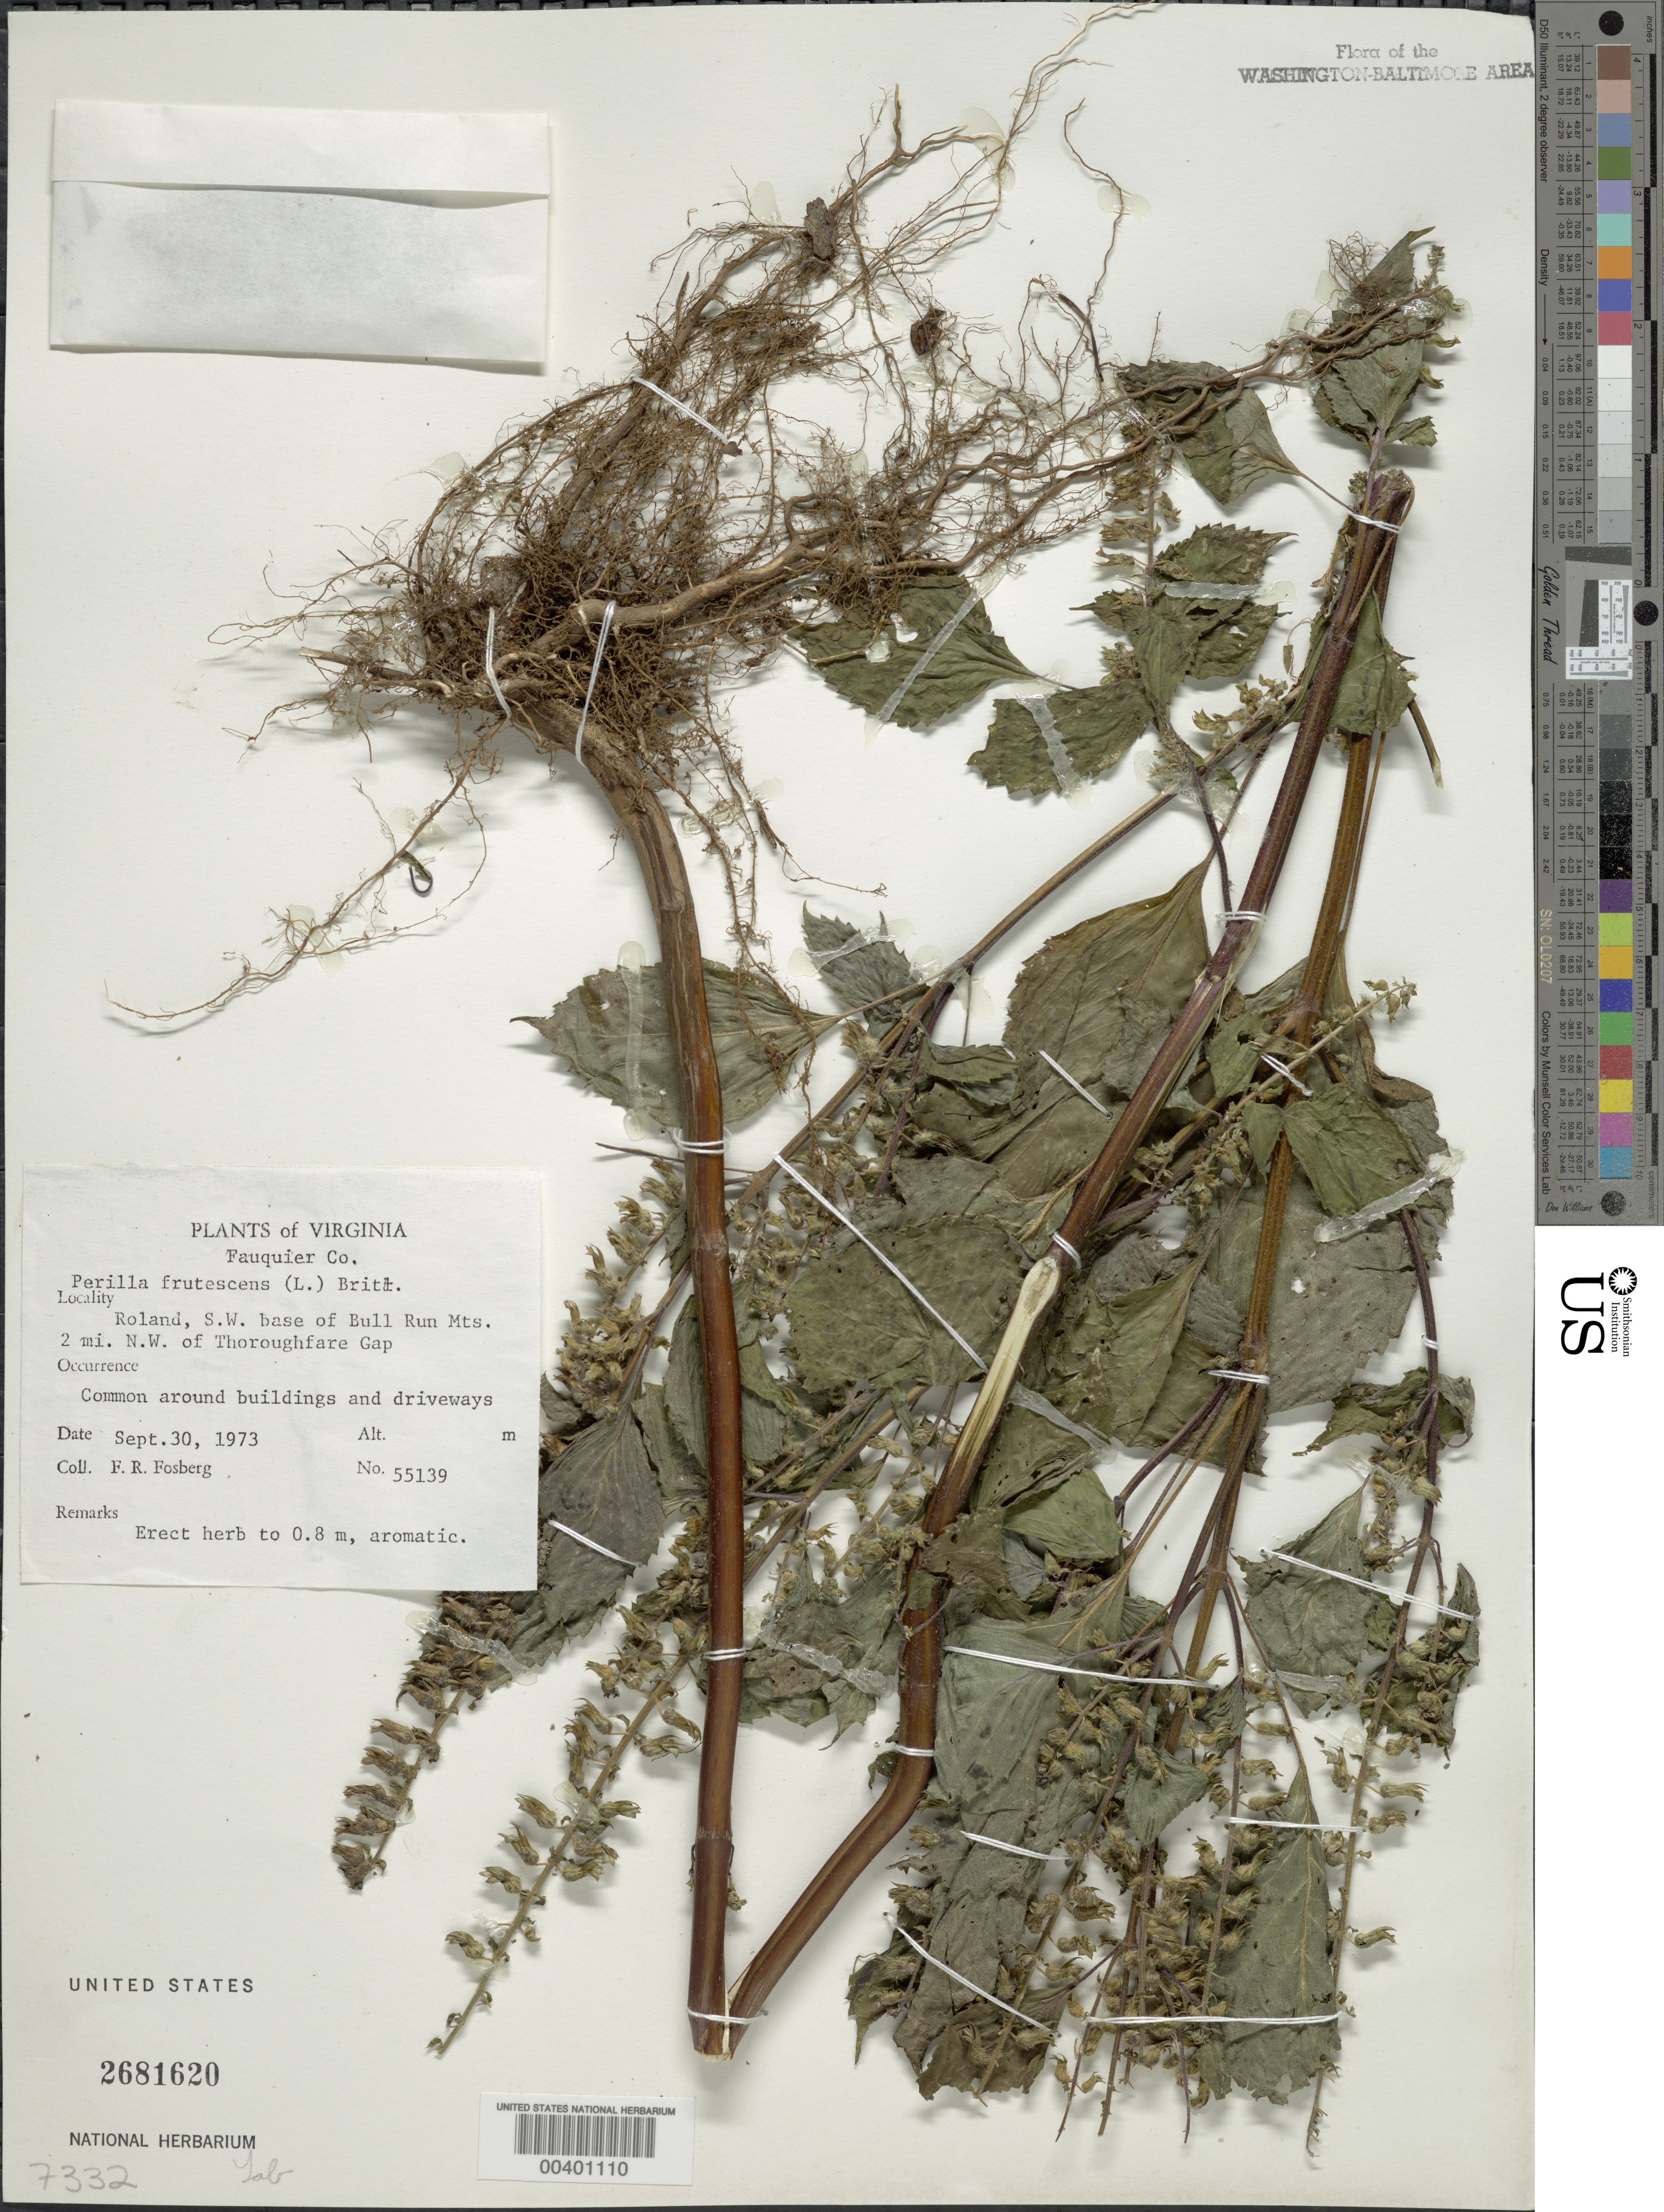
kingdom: Plantae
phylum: Tracheophyta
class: Magnoliopsida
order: Lamiales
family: Lamiaceae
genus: Perilla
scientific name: Perilla frutescens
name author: (L.) Britton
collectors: F. R. Fosberg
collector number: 55139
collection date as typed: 30 Sep 1973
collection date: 1973-09-30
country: United States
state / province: Virginia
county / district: Fauquier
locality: Roland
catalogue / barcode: US 2681620